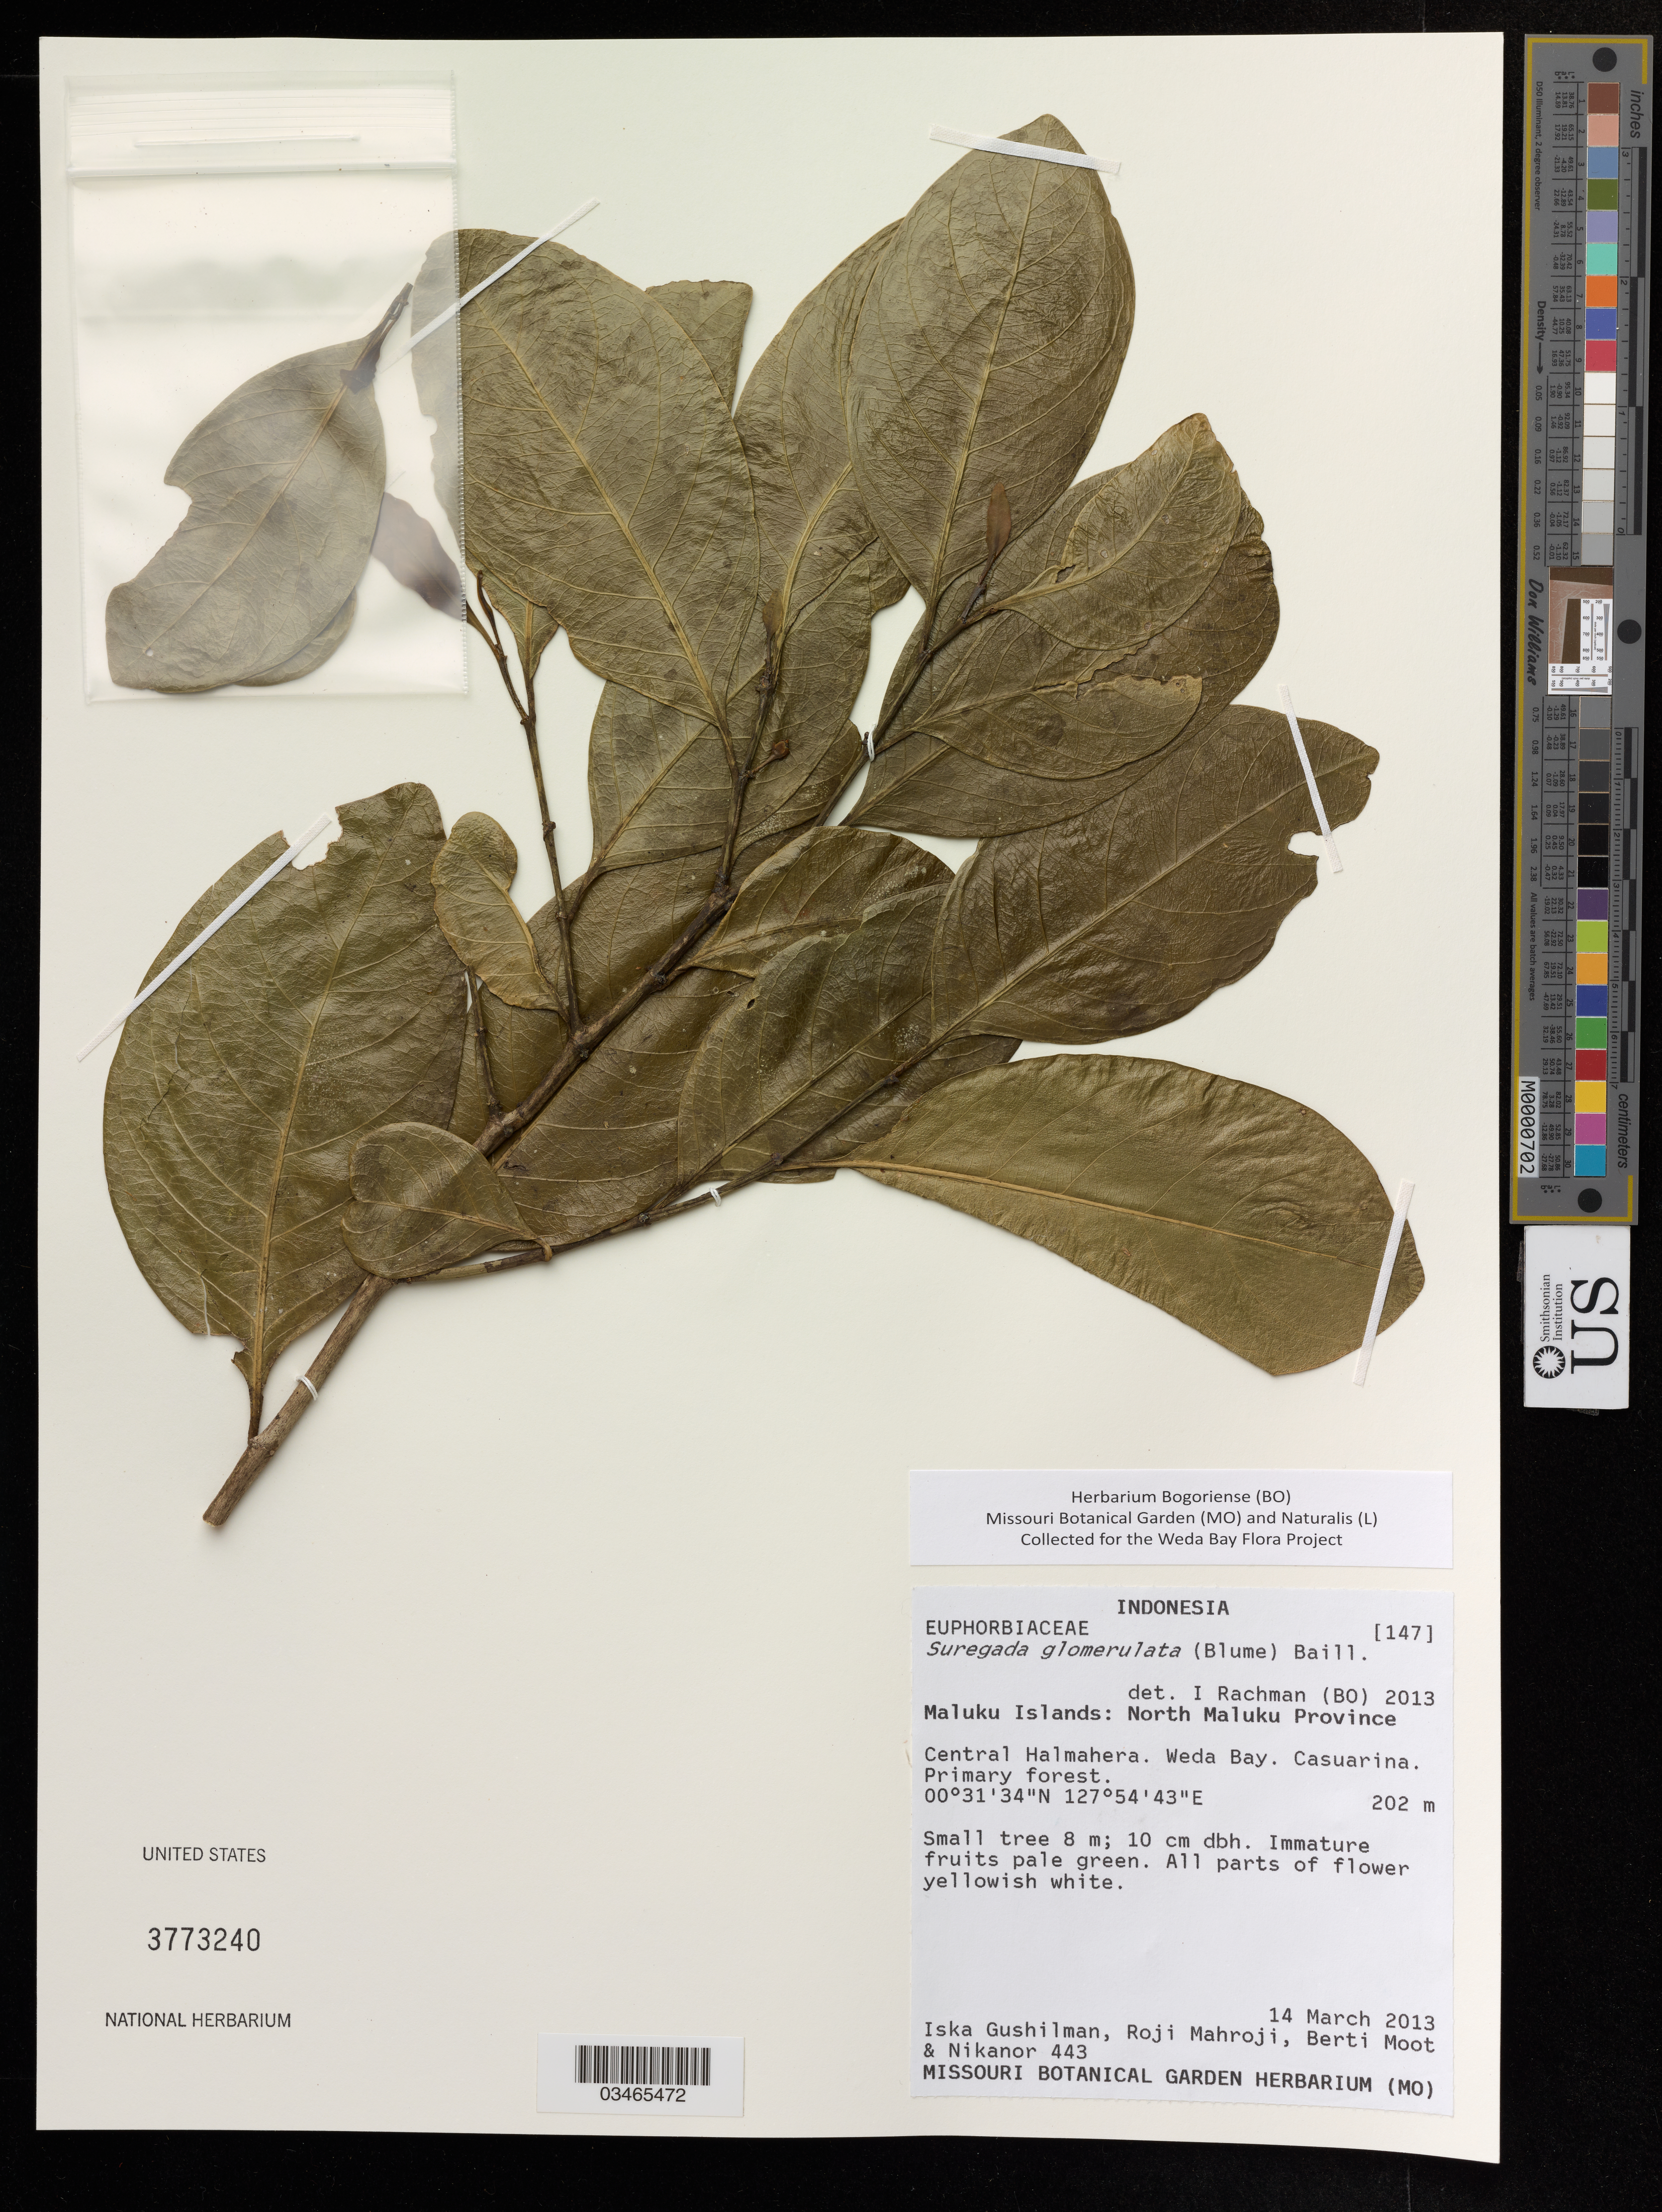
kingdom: Plantae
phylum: Tracheophyta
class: Magnoliopsida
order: Malpighiales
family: Euphorbiaceae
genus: Suregada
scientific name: Suregada glomerulata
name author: (Blume) Baill.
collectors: I. Gushilman, R. Mahroji & B. Moot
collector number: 443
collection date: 2013-03-14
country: Indonesia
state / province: Maluku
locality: North Maluku Province, Central Halmahera, Weda Bay, Casaurina, Primary forest.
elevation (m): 202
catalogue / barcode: US 3773240